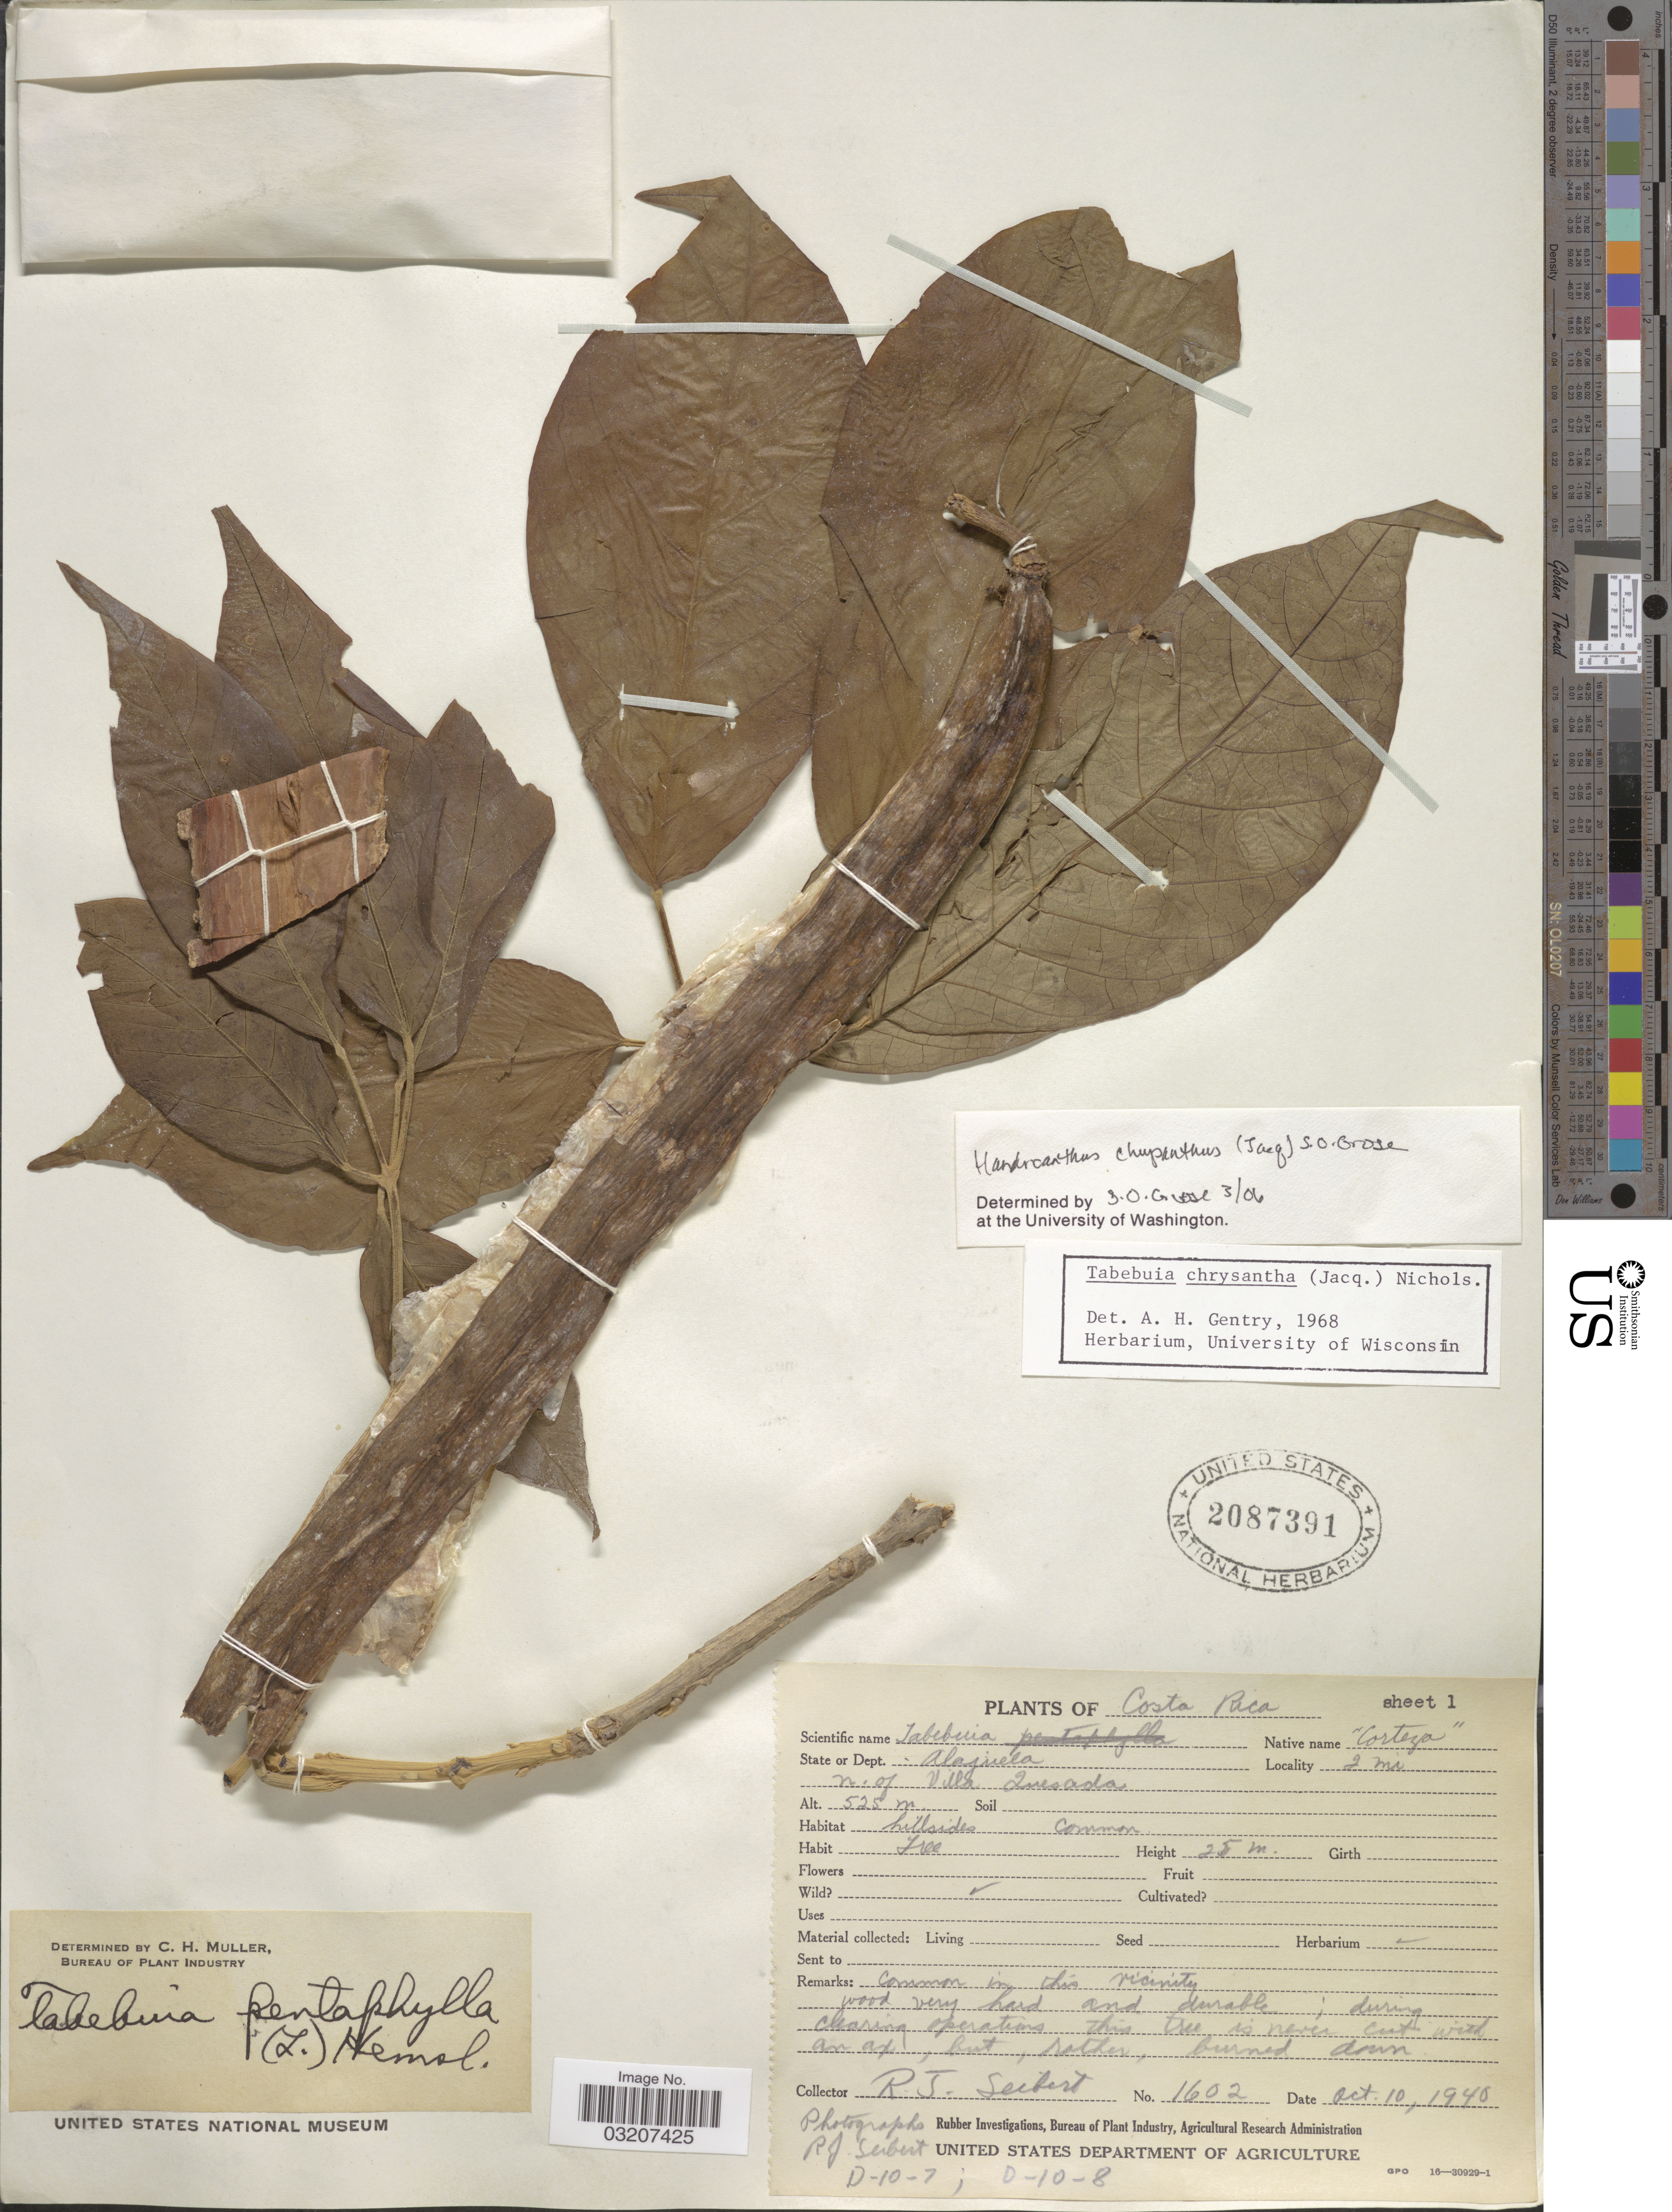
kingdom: Plantae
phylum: Tracheophyta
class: Magnoliopsida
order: Lamiales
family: Bignoniaceae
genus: Handroanthus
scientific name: Handroanthus chrysanthus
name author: (Jacq.) S.O. Grose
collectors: R. J. Seibert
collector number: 1602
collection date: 1940-10-10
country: Costa Rica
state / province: Alajuela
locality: Dept. Alajuela, 2 mi n. of Villa Quesada.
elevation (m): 525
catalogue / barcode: US 2087391